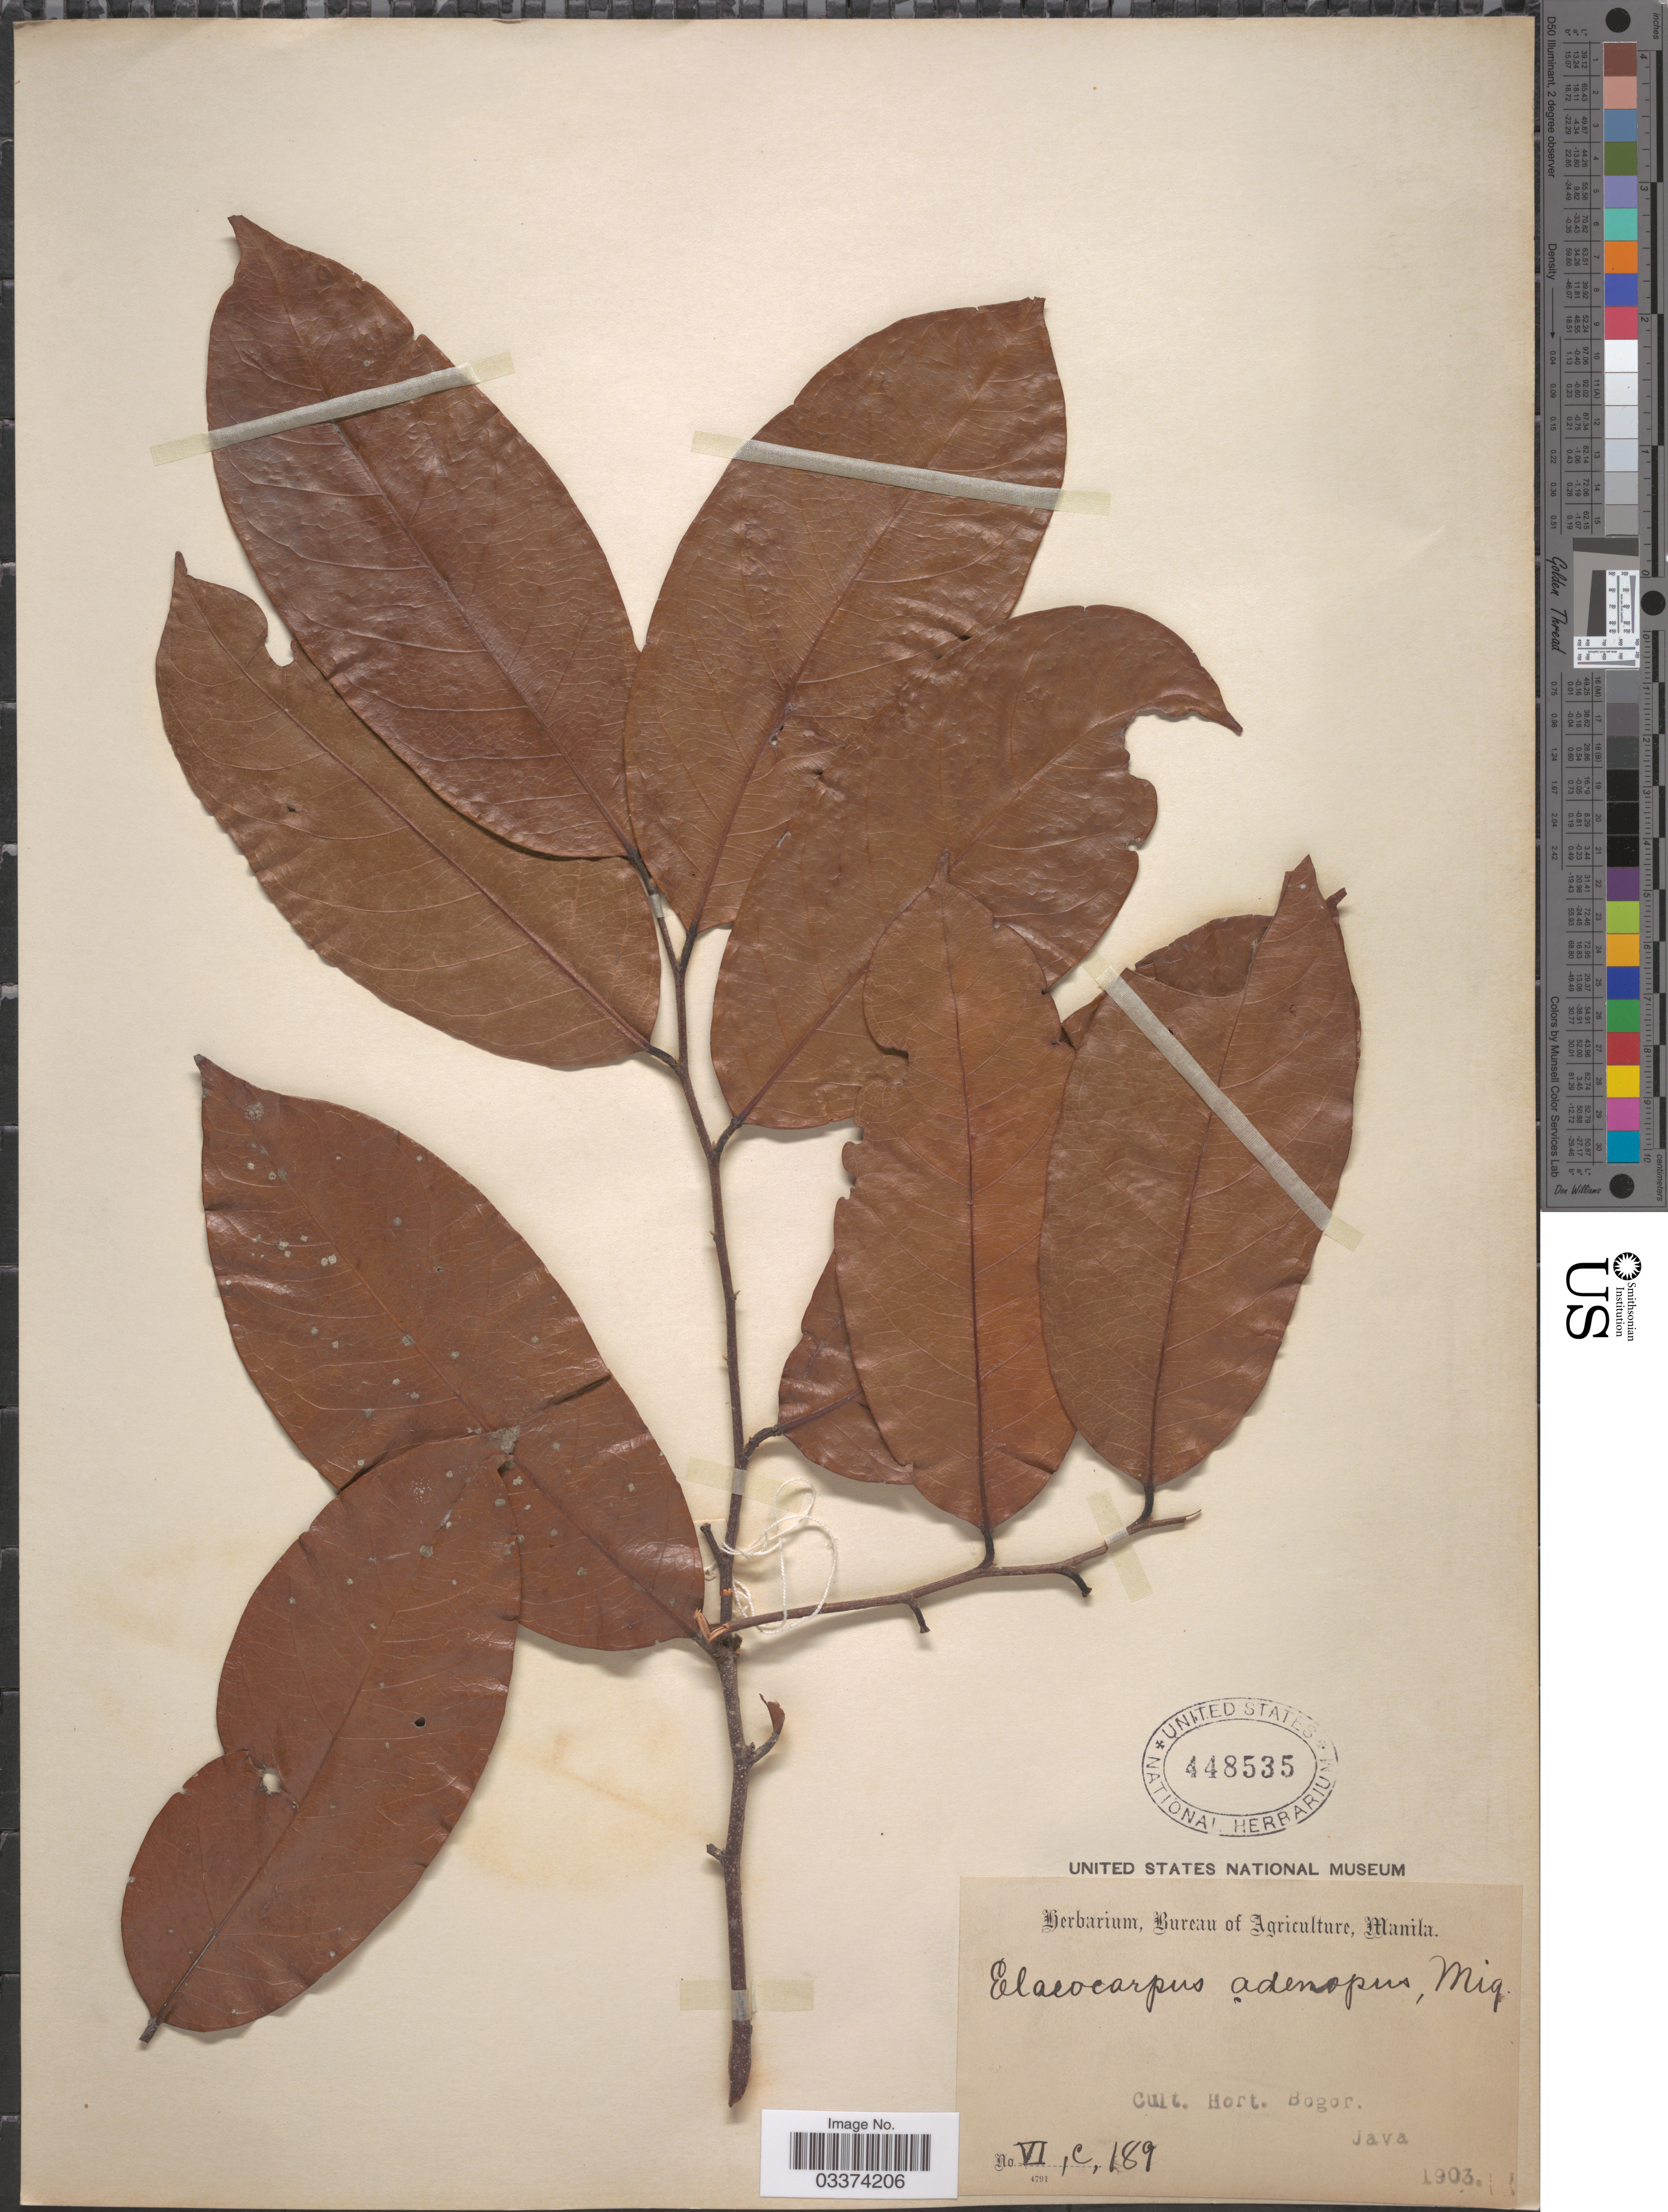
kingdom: Plantae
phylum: Tracheophyta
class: Magnoliopsida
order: Oxalidales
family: Elaeocarpaceae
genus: Elaeocarpus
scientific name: Elaeocarpus adenopus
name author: Miq.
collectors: ex Herb. Bur. Agric. Manila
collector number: VI,C,189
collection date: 1903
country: Indonesia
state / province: Java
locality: Cult. Hort. Bogor.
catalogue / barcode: US 448535